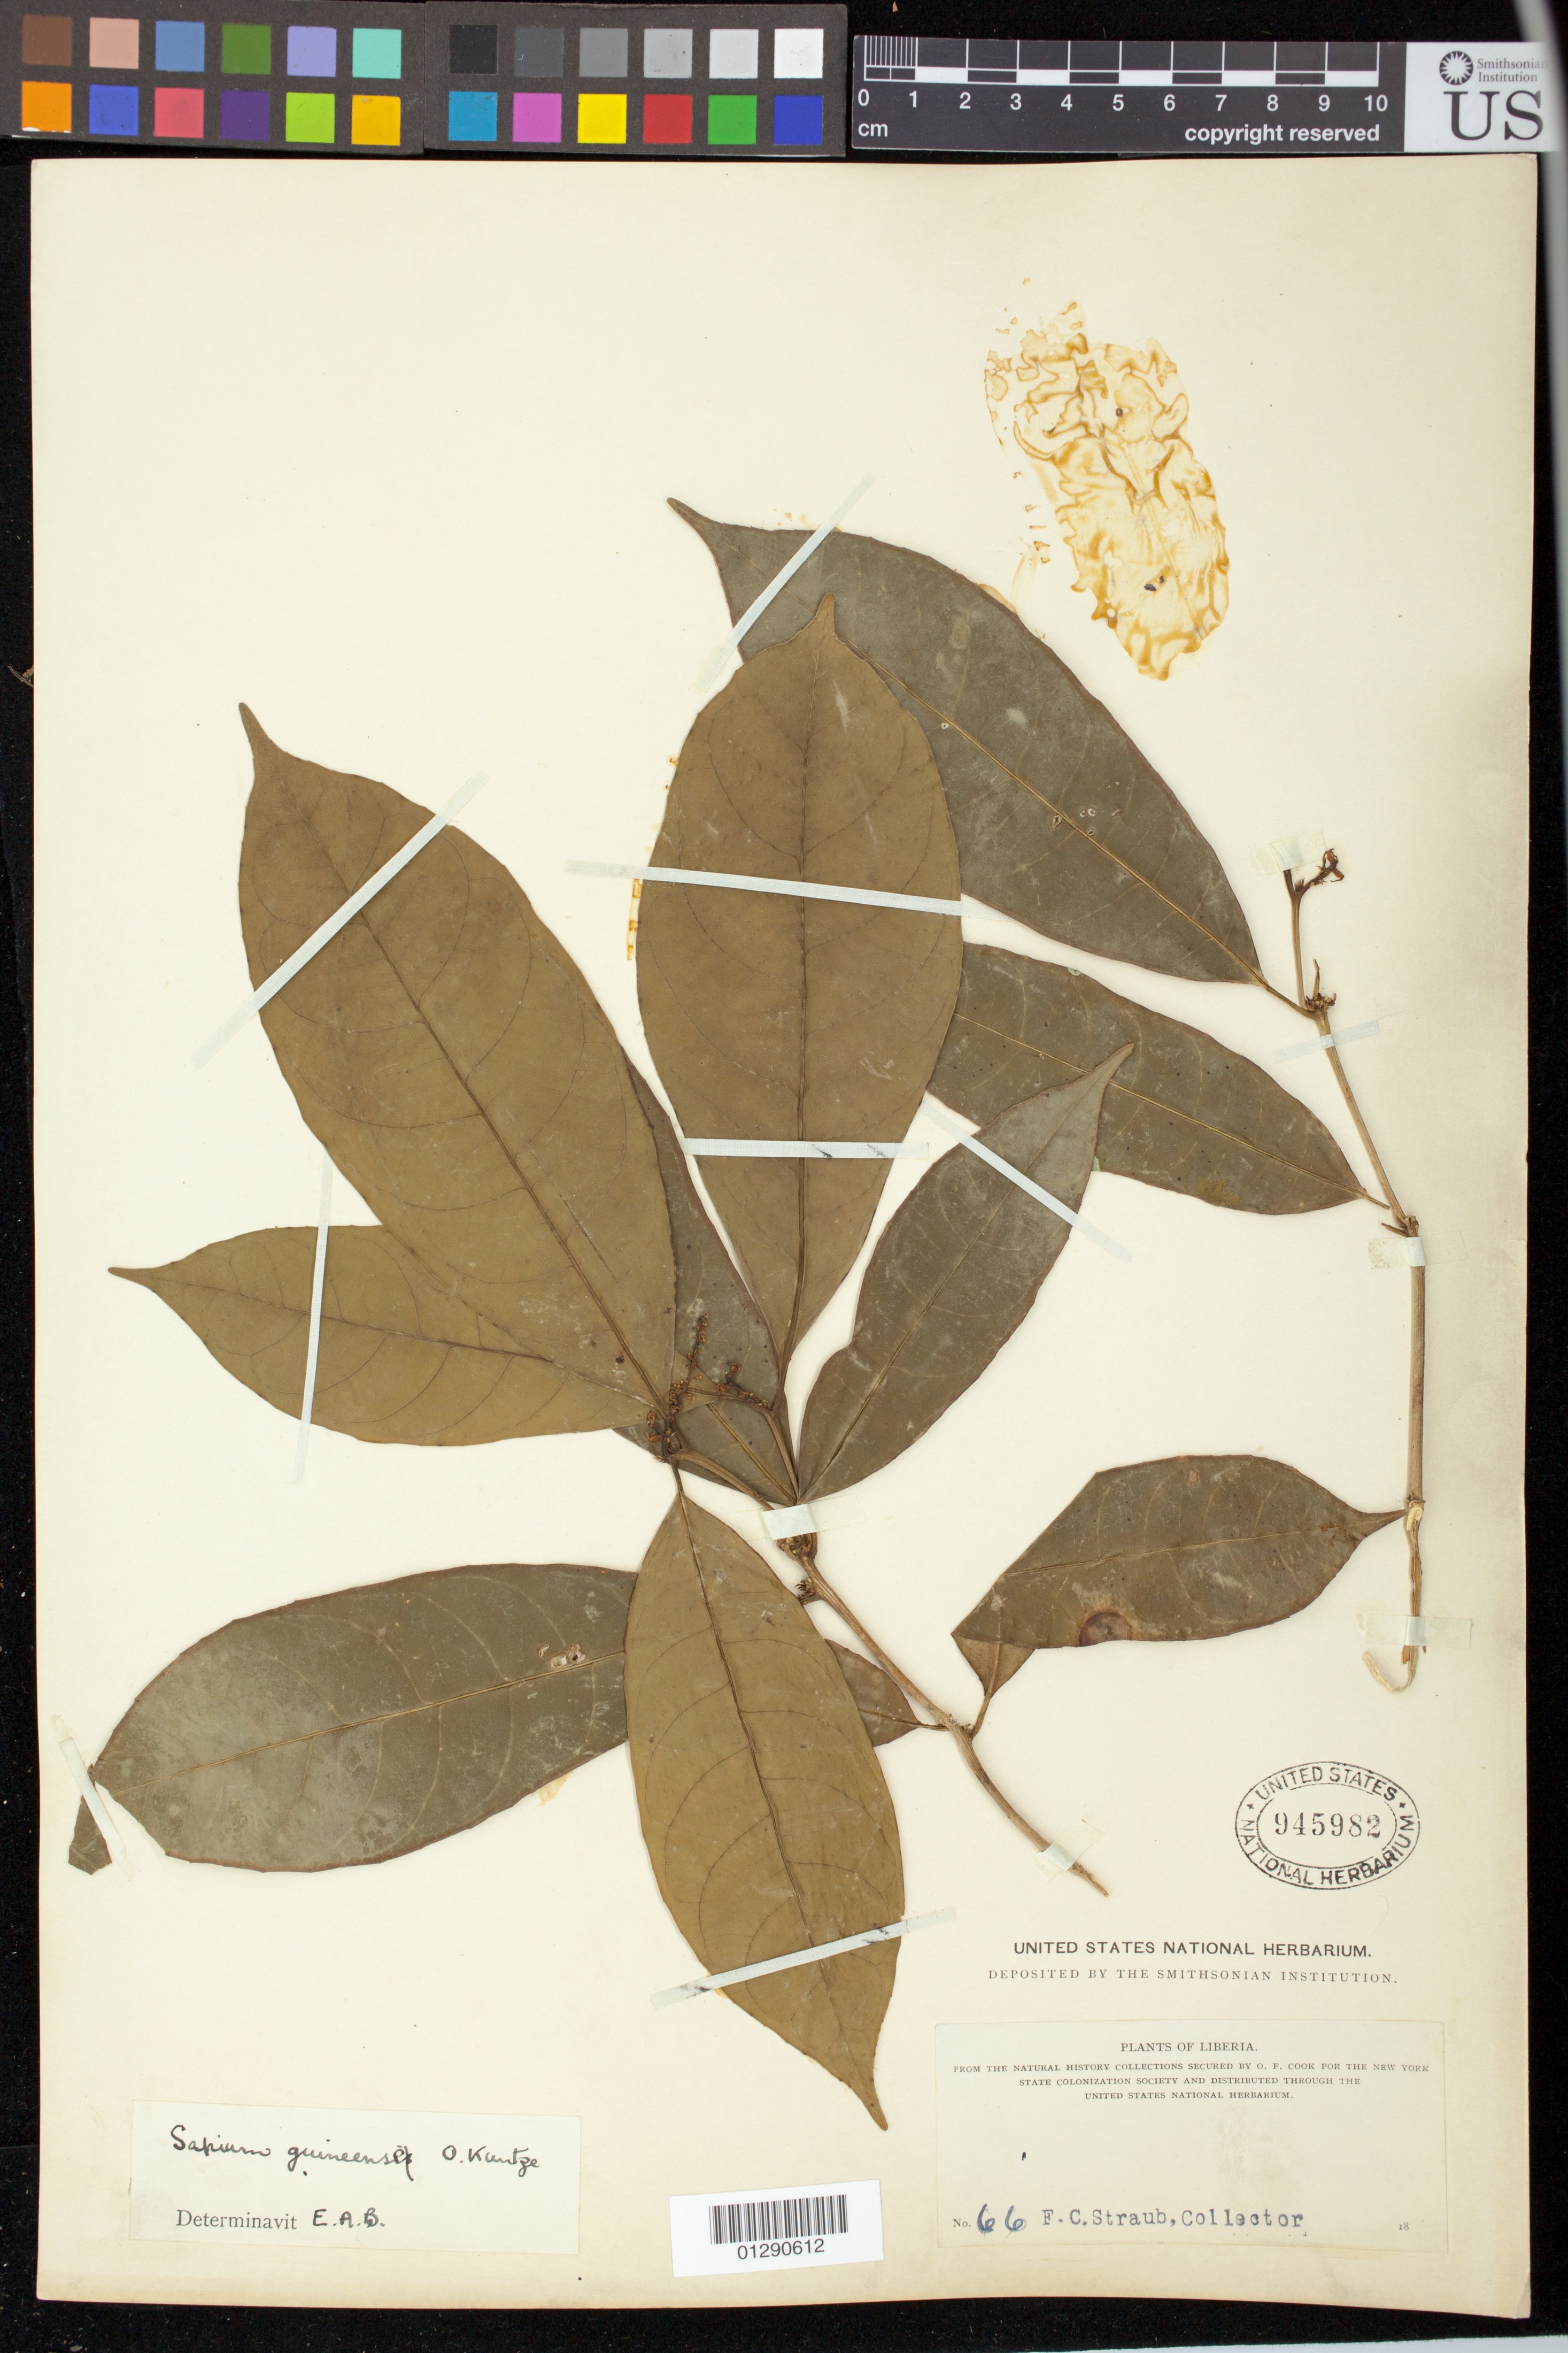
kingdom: Plantae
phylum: Tracheophyta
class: Magnoliopsida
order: Malpighiales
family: Euphorbiaceae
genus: Sapium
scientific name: Sapium guineense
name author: (Benth.) Kuntze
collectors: F. Straub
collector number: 66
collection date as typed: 1894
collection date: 1894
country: Liberia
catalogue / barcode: US 945982